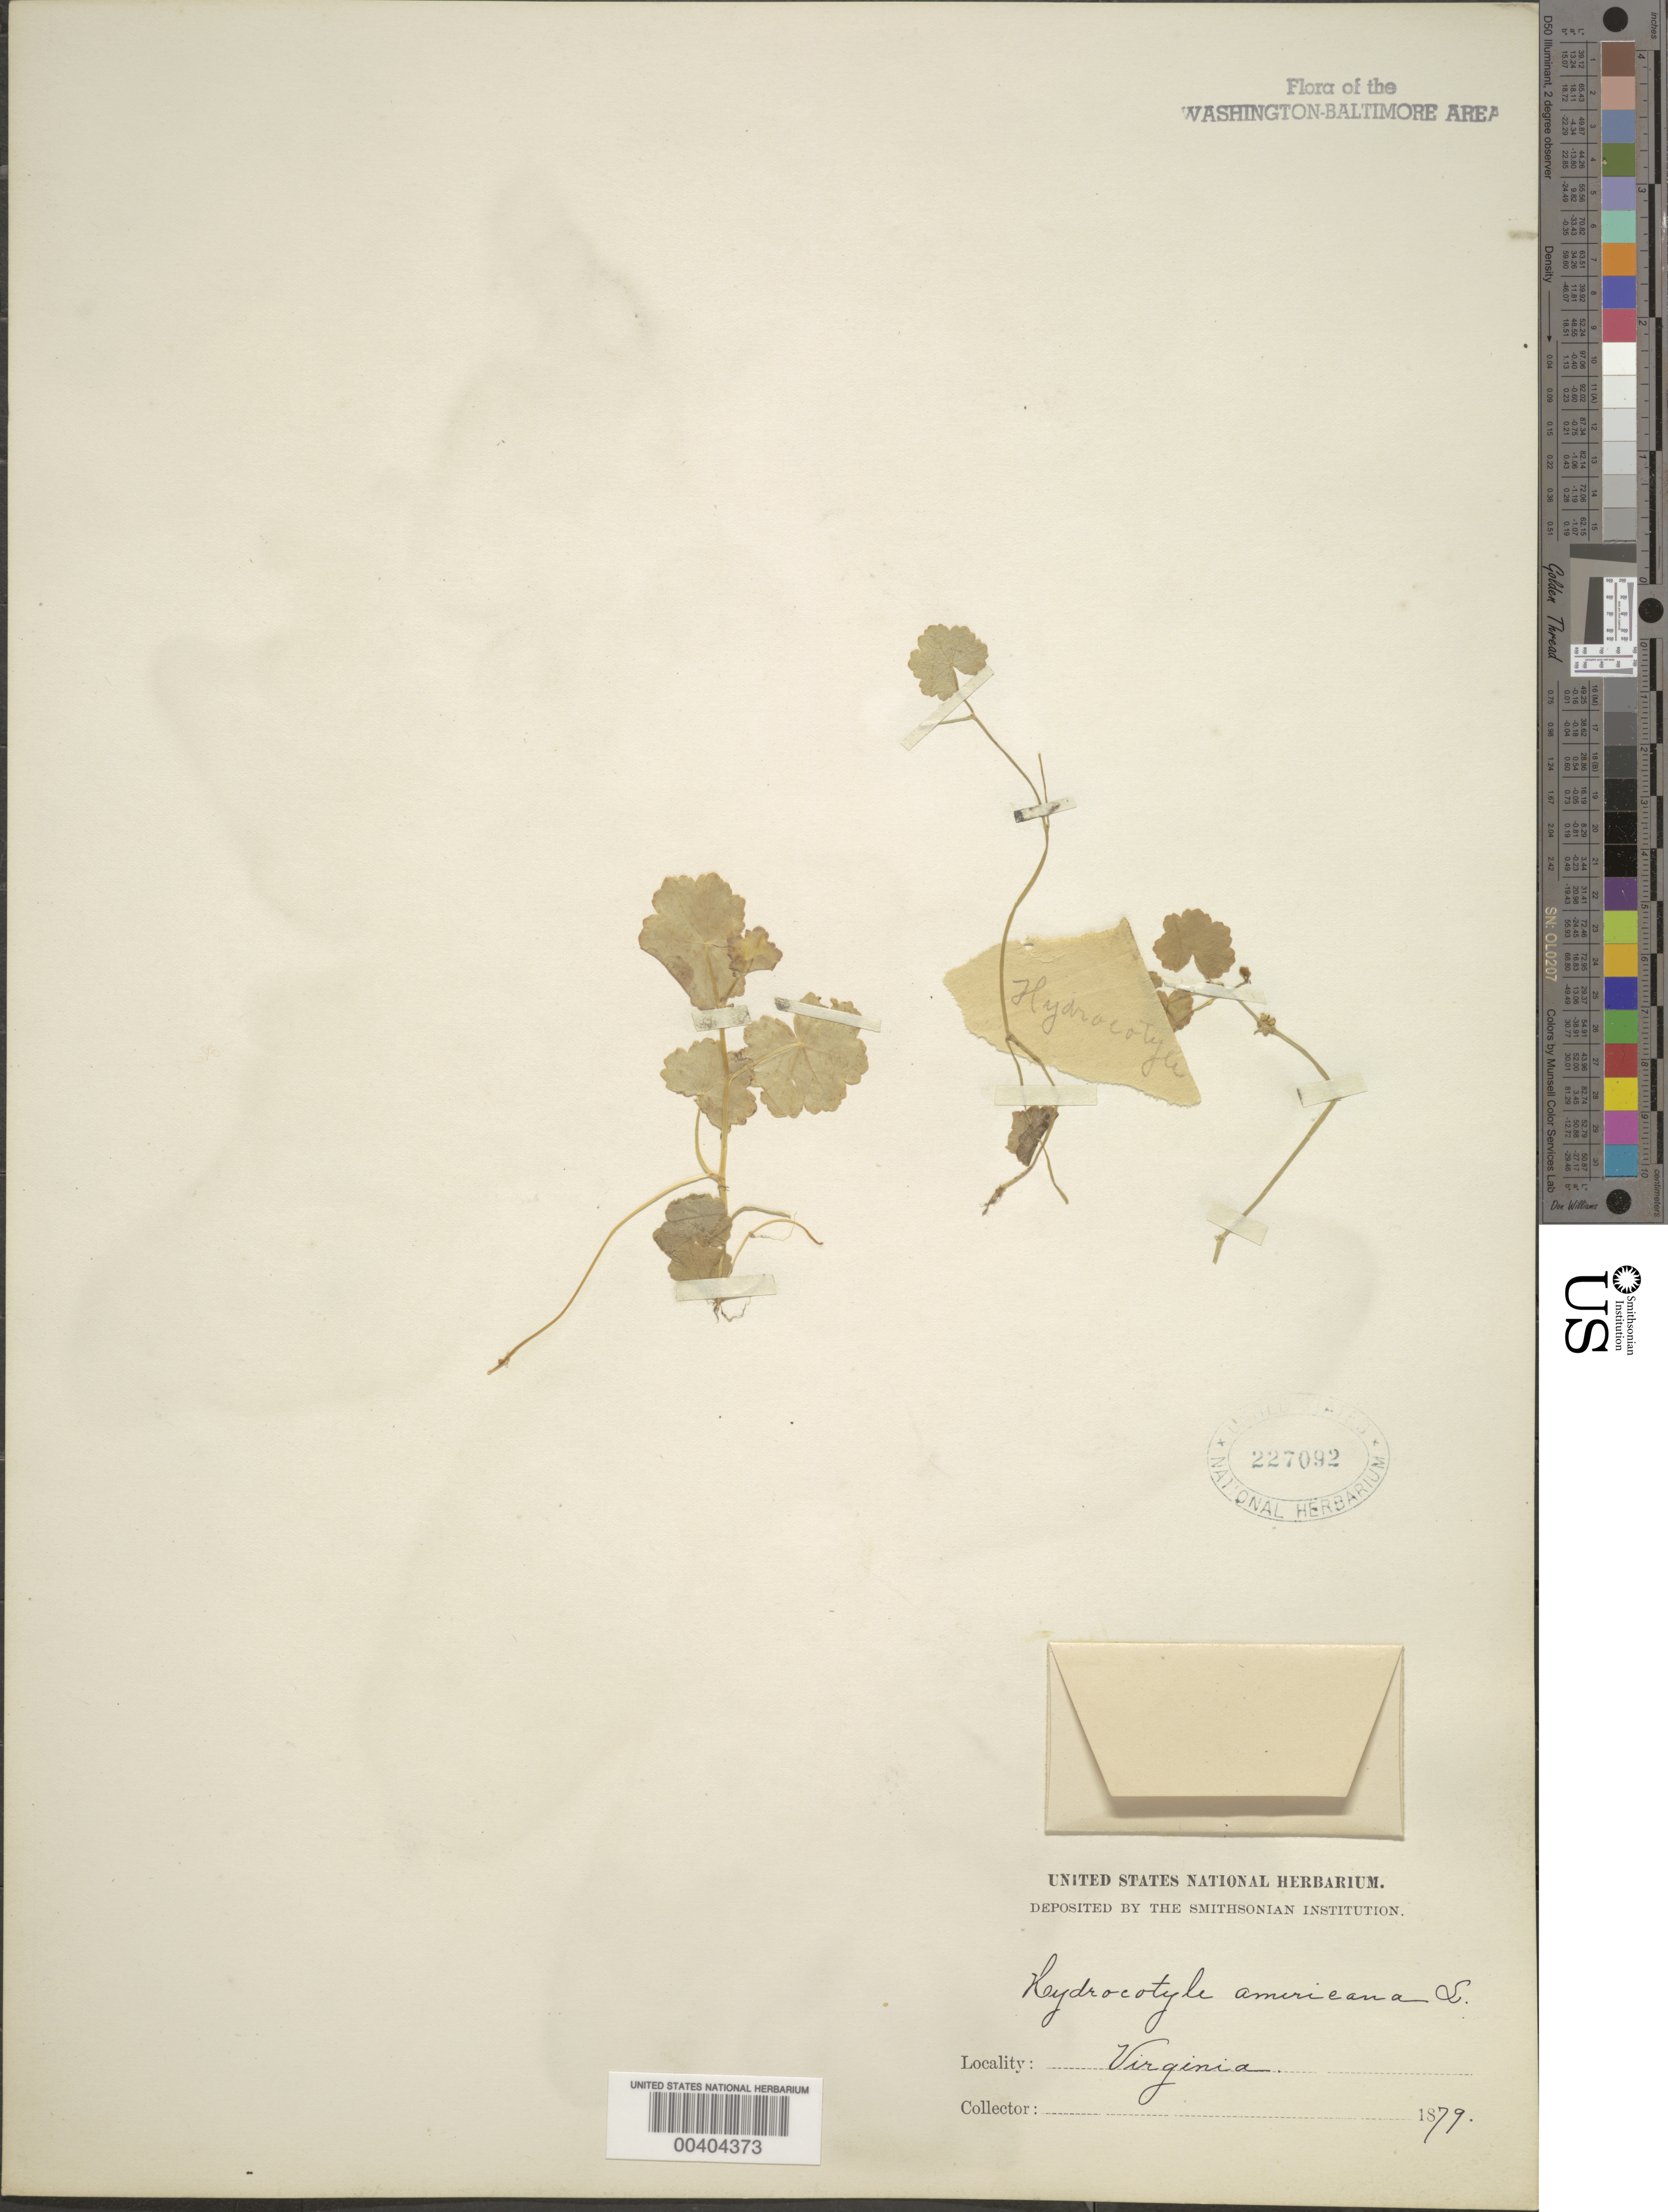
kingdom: Plantae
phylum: Tracheophyta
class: Magnoliopsida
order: Apiales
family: Araliaceae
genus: Hydrocotyle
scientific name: Hydrocotyle americana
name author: L.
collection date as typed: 1879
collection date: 1879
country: United States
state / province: Virginia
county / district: Fairfax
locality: West Falls Church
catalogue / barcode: US 227092